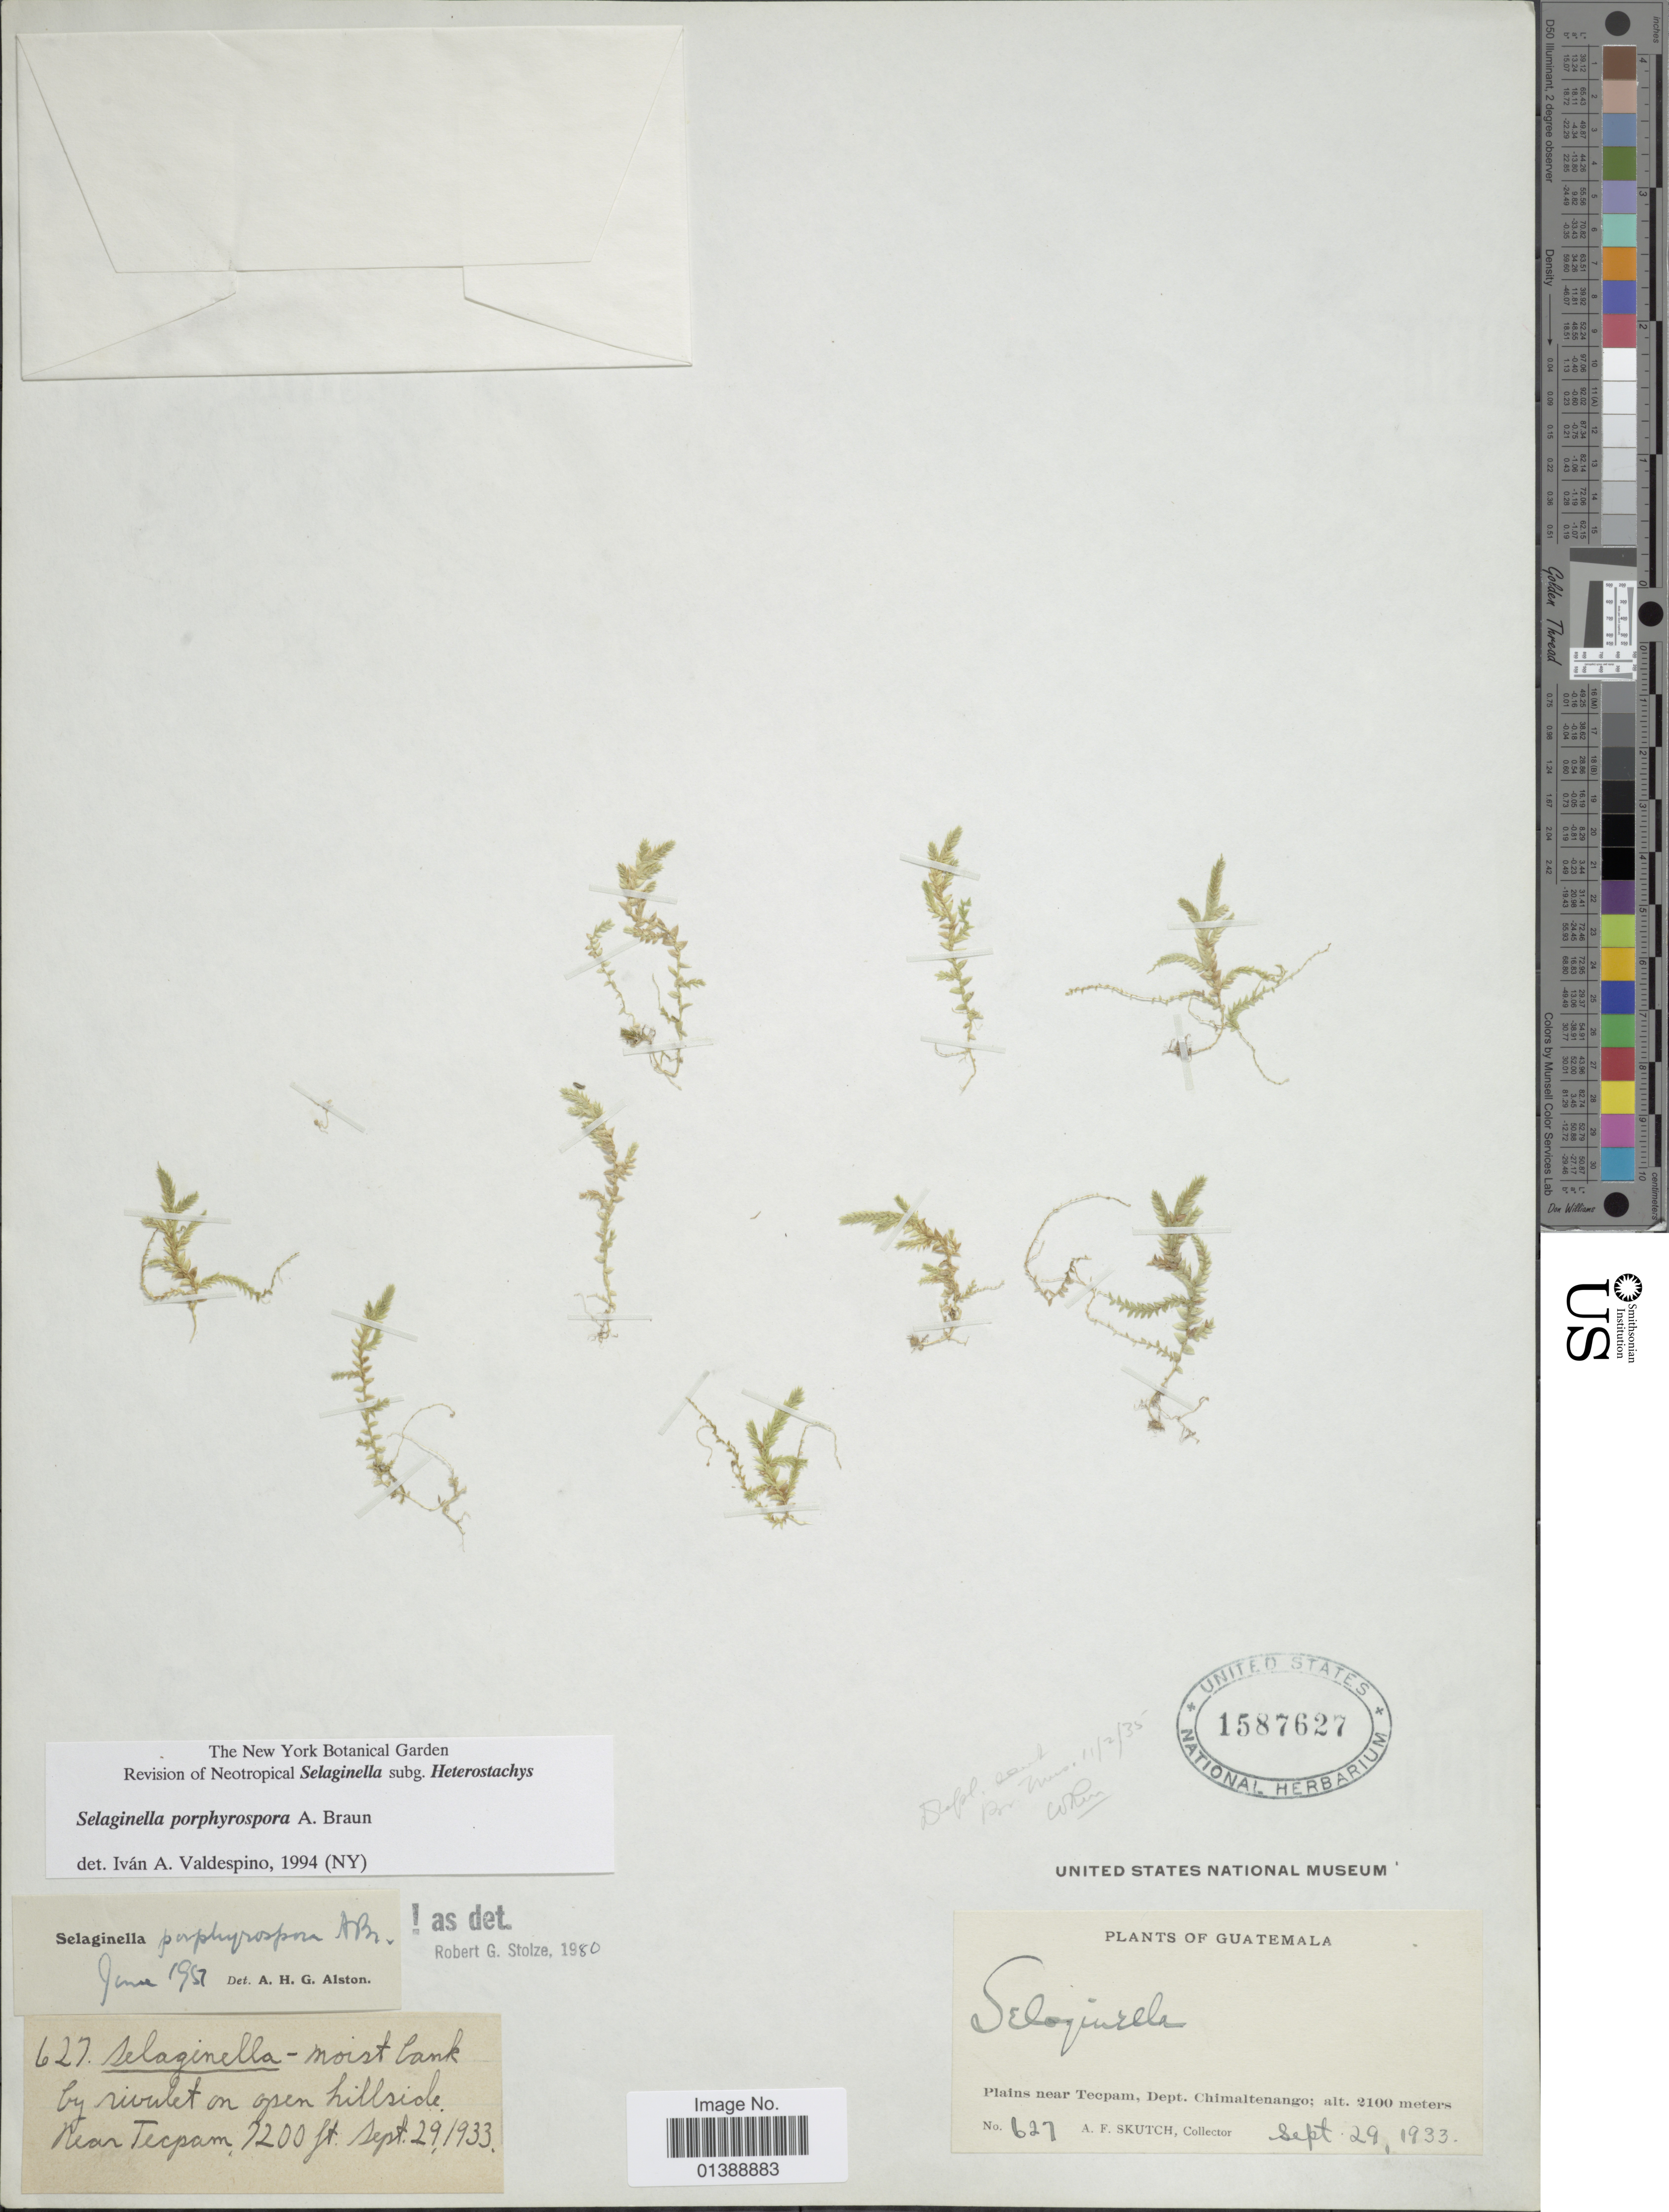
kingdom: Plantae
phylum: Tracheophyta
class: Lycopodiopsida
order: Selaginellales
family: Selaginellaceae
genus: Selaginella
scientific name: Selaginella porphyrospora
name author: A. Braun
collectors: A. F. Skutch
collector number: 627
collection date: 1933-09-29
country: Guatemala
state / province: Chimaltenango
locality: Plains near Tecpam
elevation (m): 2100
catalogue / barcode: US 1587627